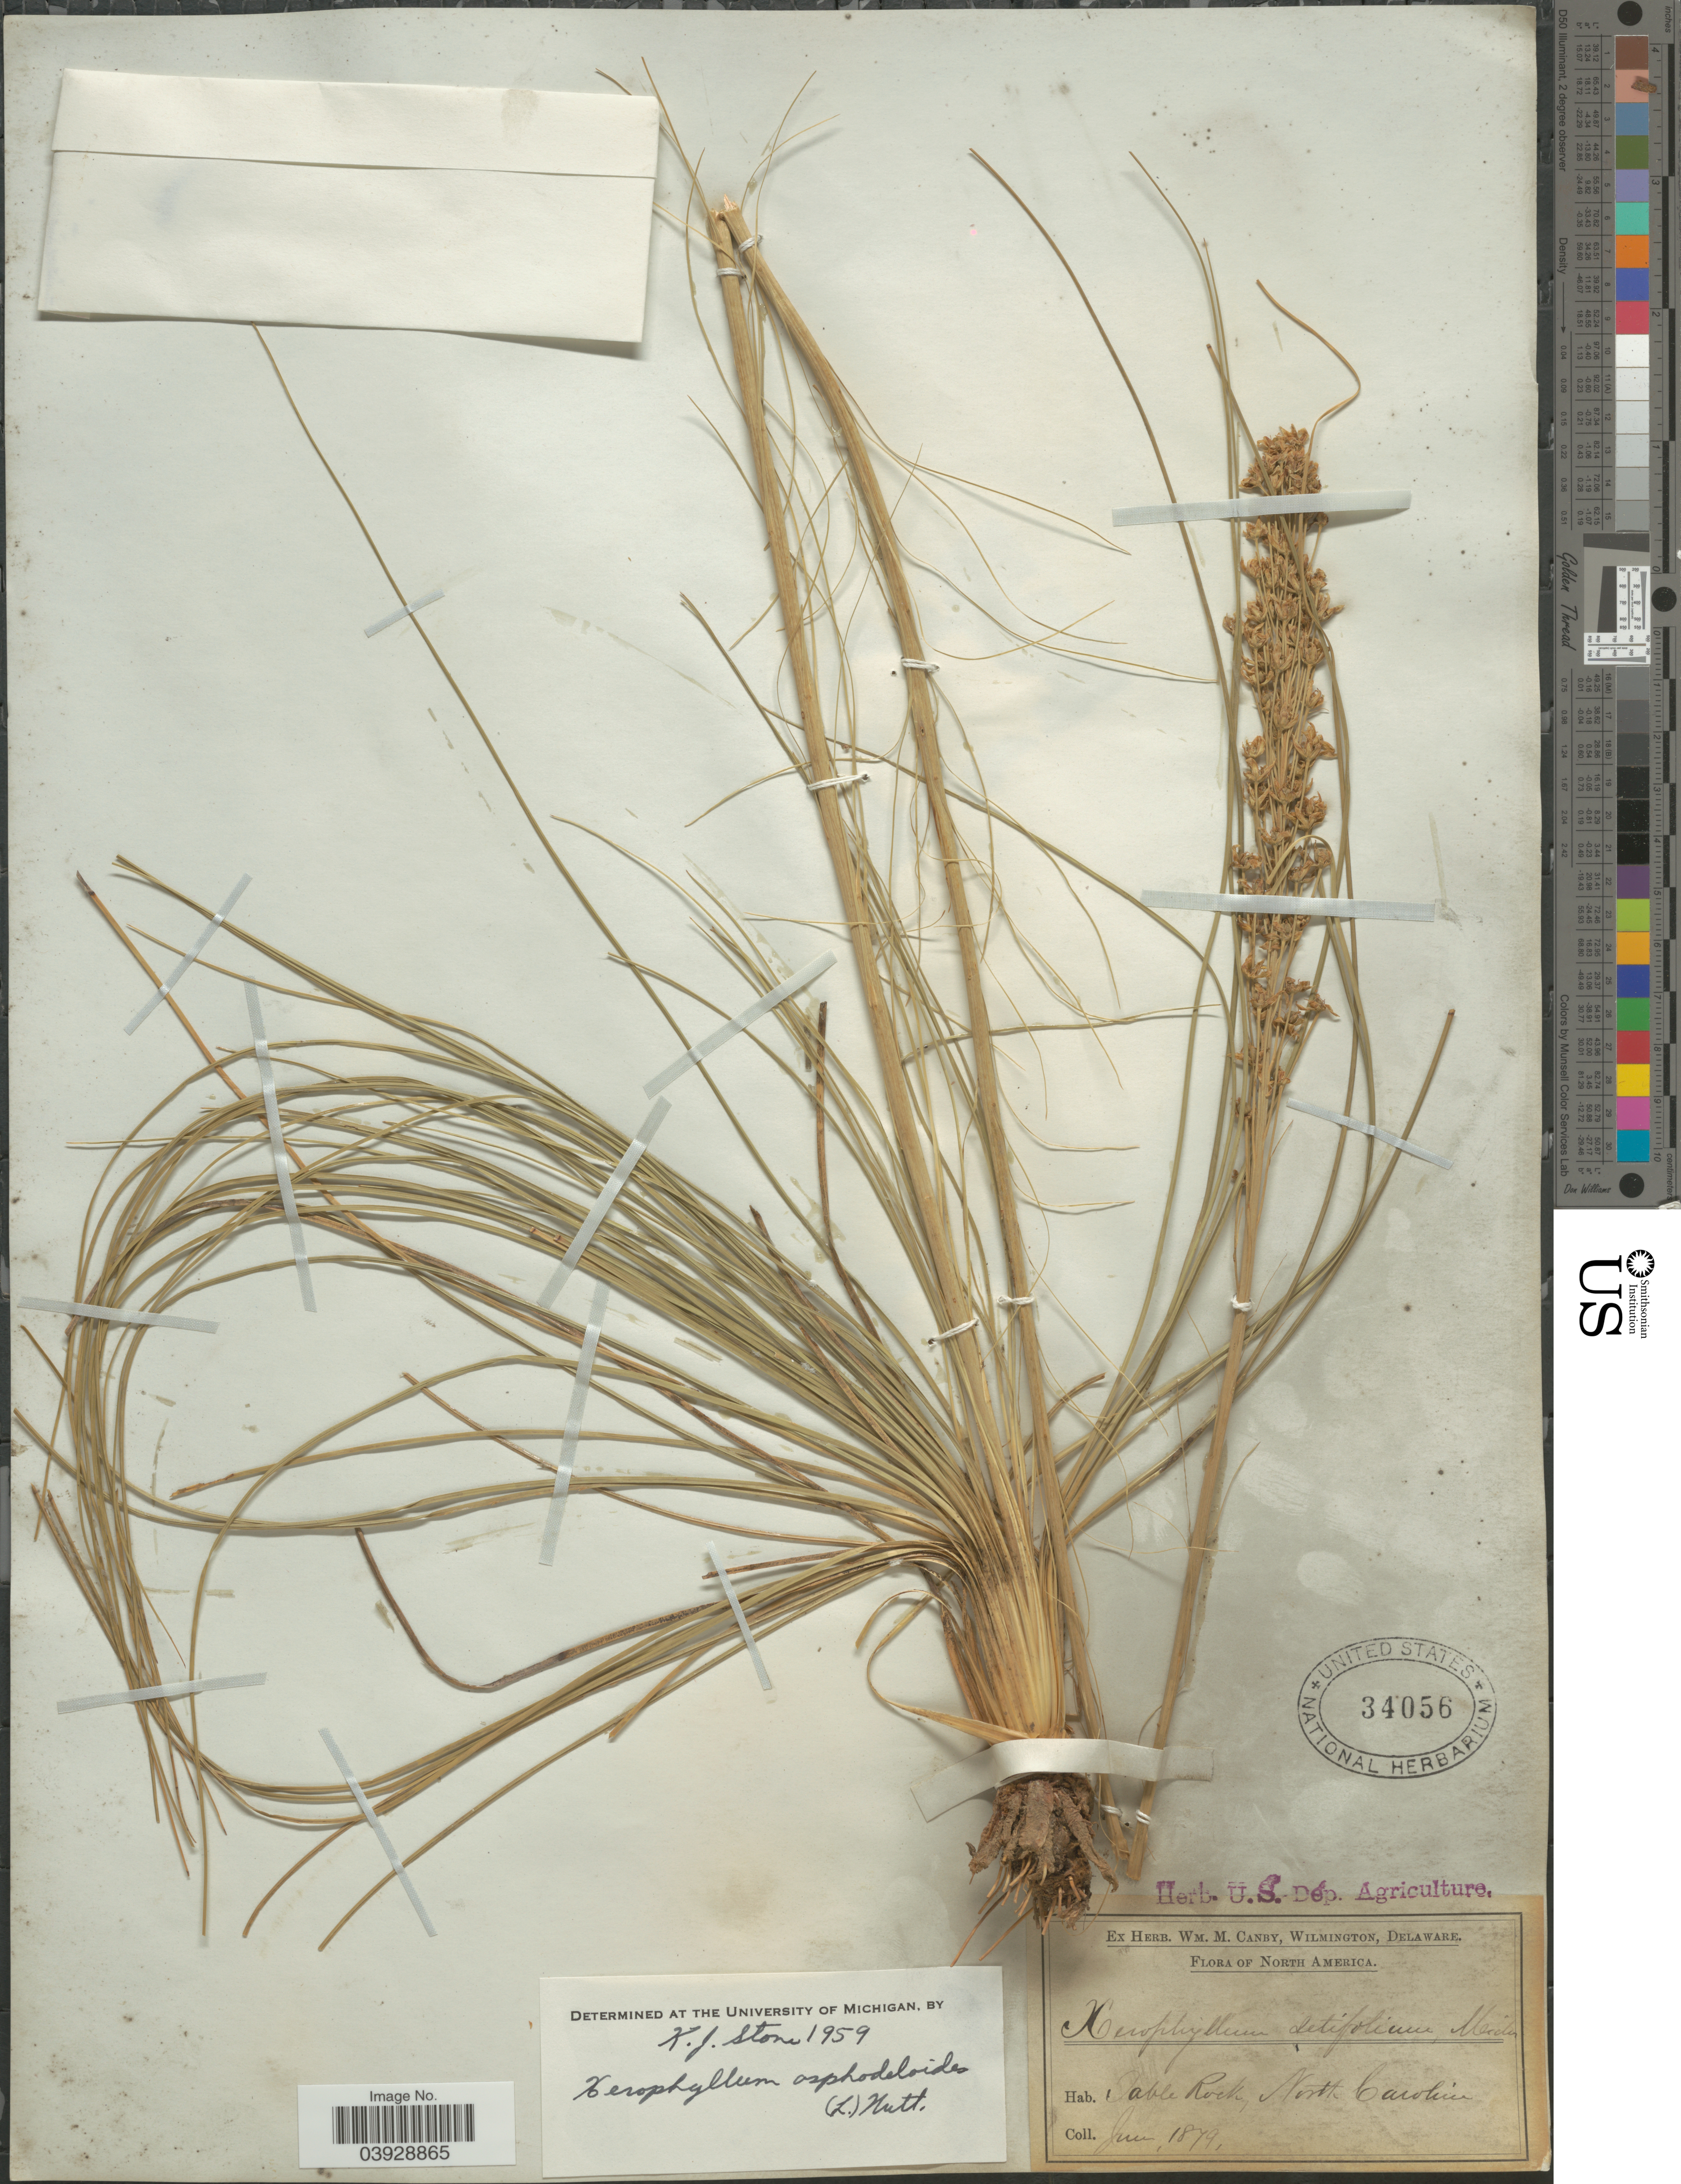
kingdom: Plantae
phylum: Tracheophyta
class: Liliopsida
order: Liliales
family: Melanthiaceae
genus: Xerophyllum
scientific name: Xerophyllum asphodeloides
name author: (L.) Nutt.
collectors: W. M. Canby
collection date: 1879-06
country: United States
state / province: North Carolina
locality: Table Rock.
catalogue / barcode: US 34056